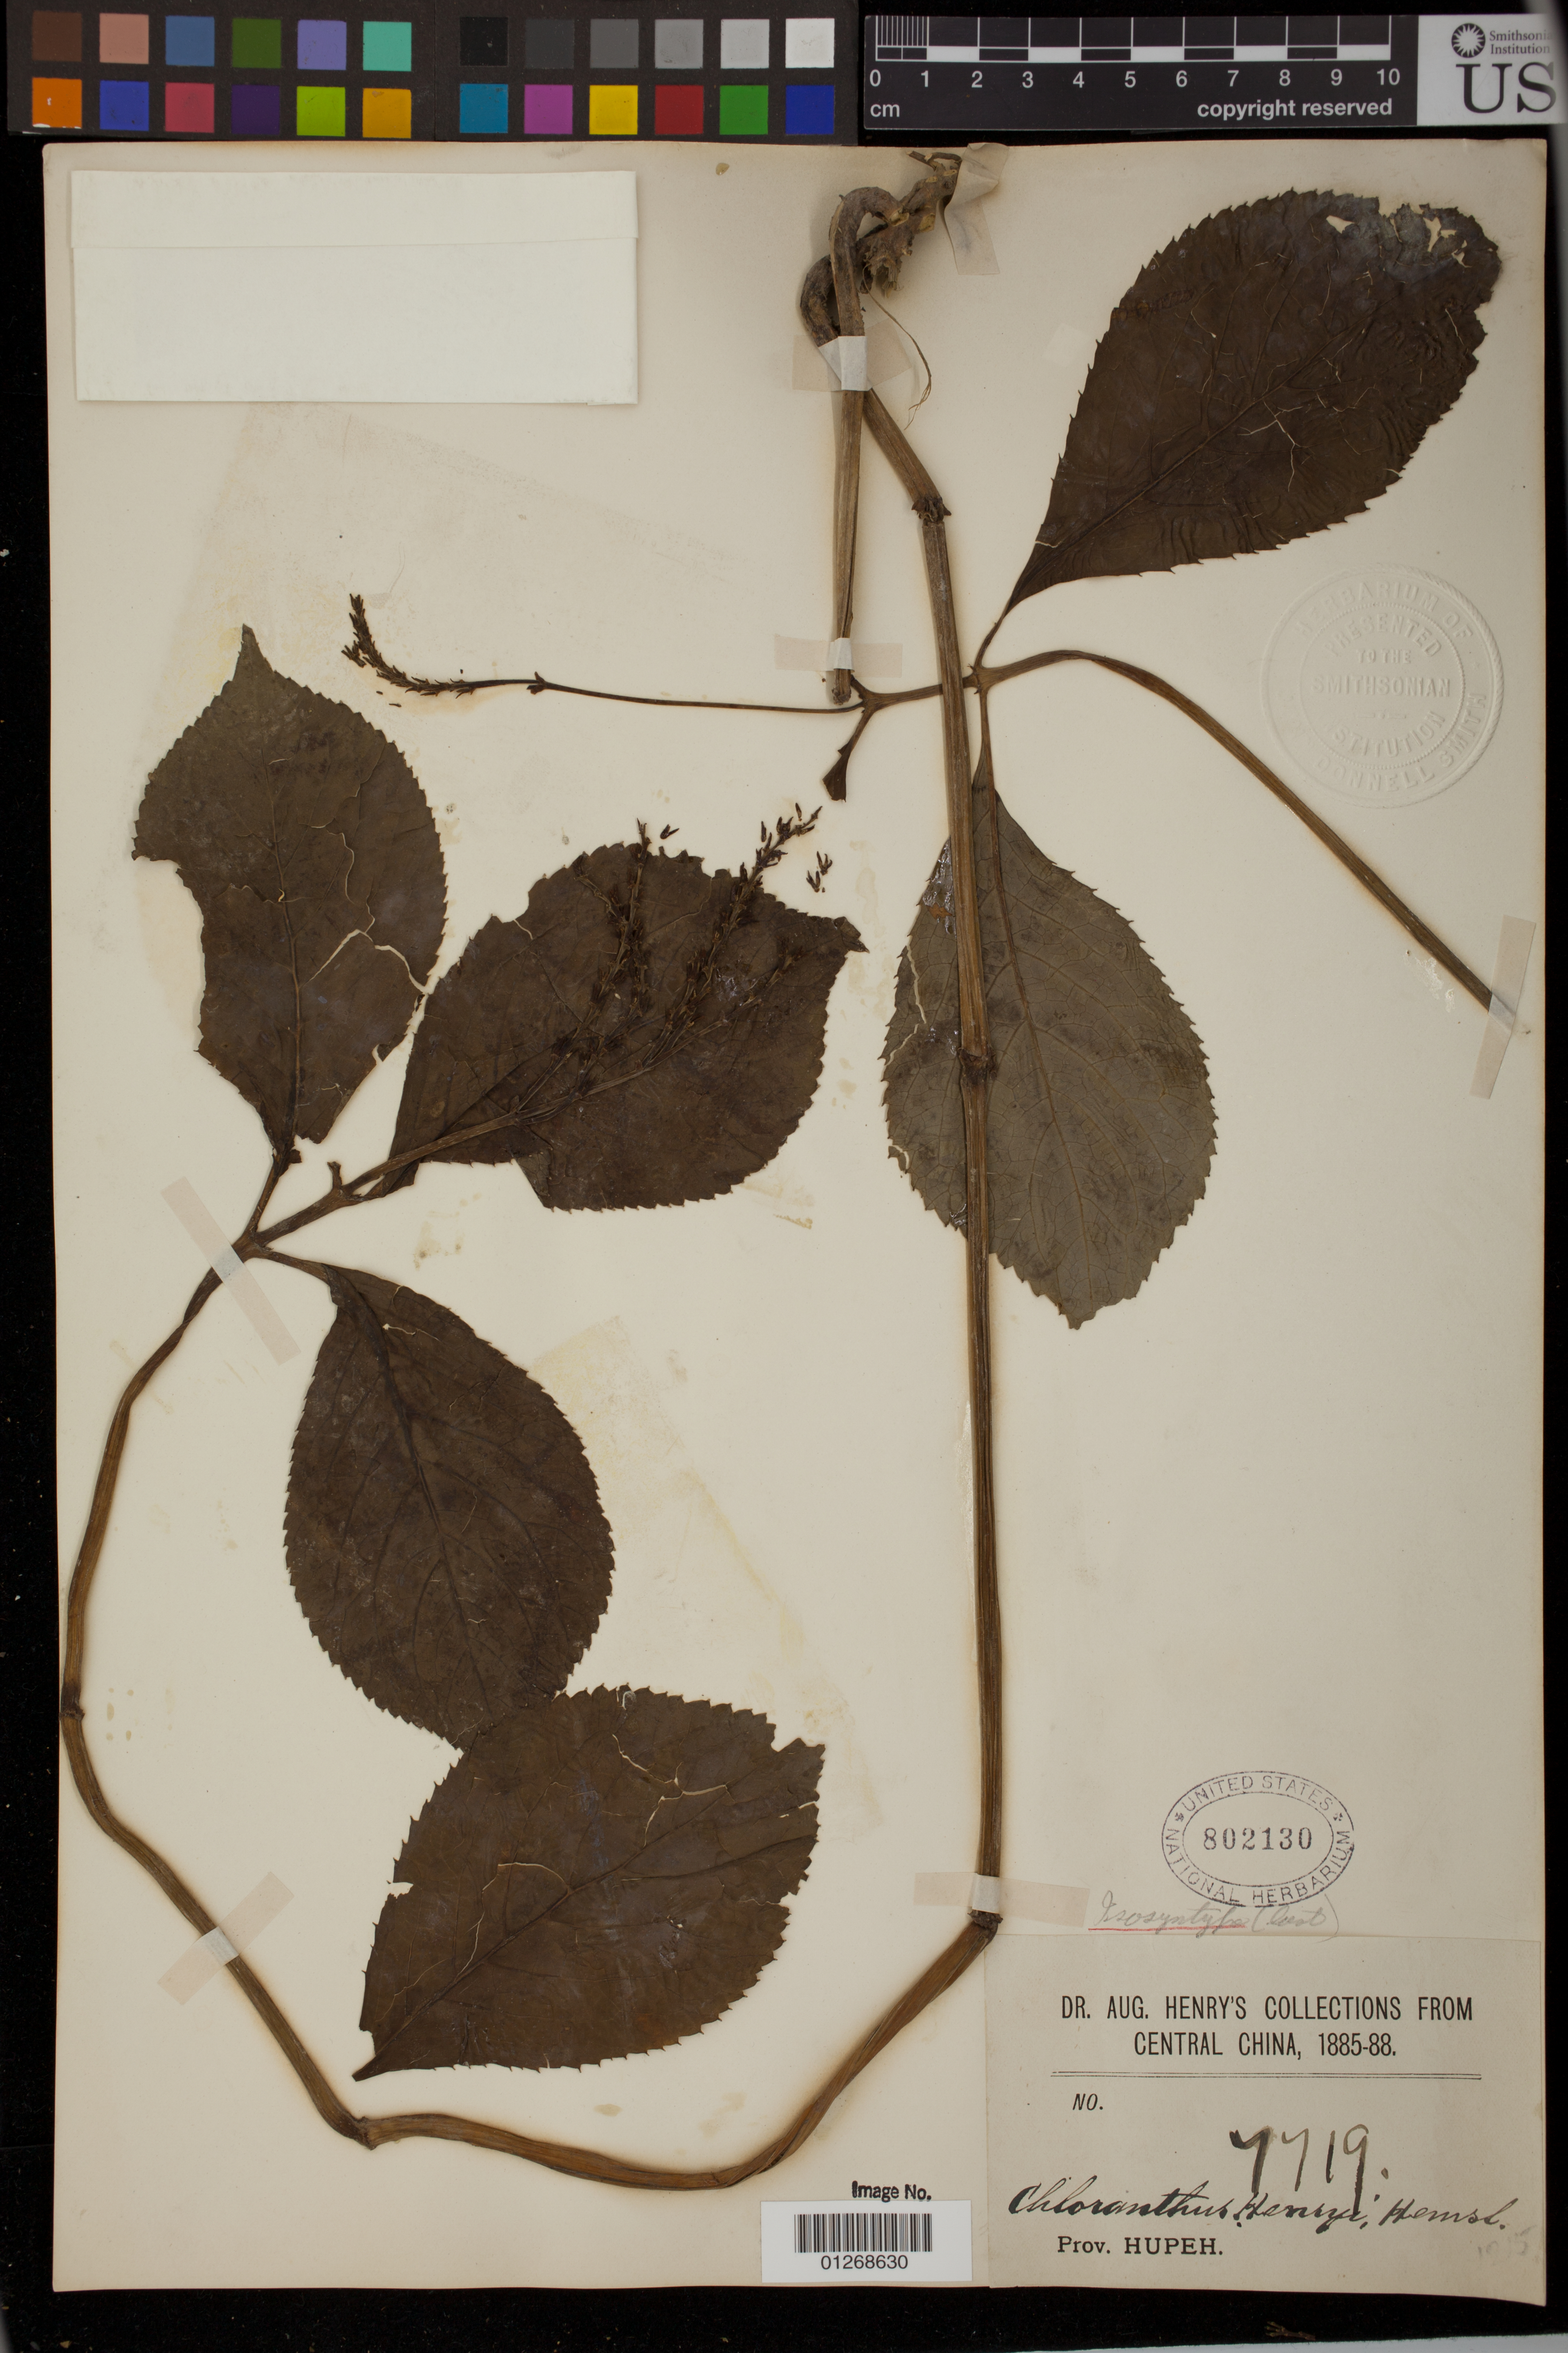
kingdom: Plantae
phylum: Tracheophyta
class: Magnoliopsida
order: Chloranthales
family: Chloranthaceae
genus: Chloranthus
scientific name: Chloranthus henryi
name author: Hemsl.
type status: Isosyntype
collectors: A. Henry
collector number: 7719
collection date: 1885/1888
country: China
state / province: Hubei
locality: Prov. Hupeh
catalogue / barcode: US 802130